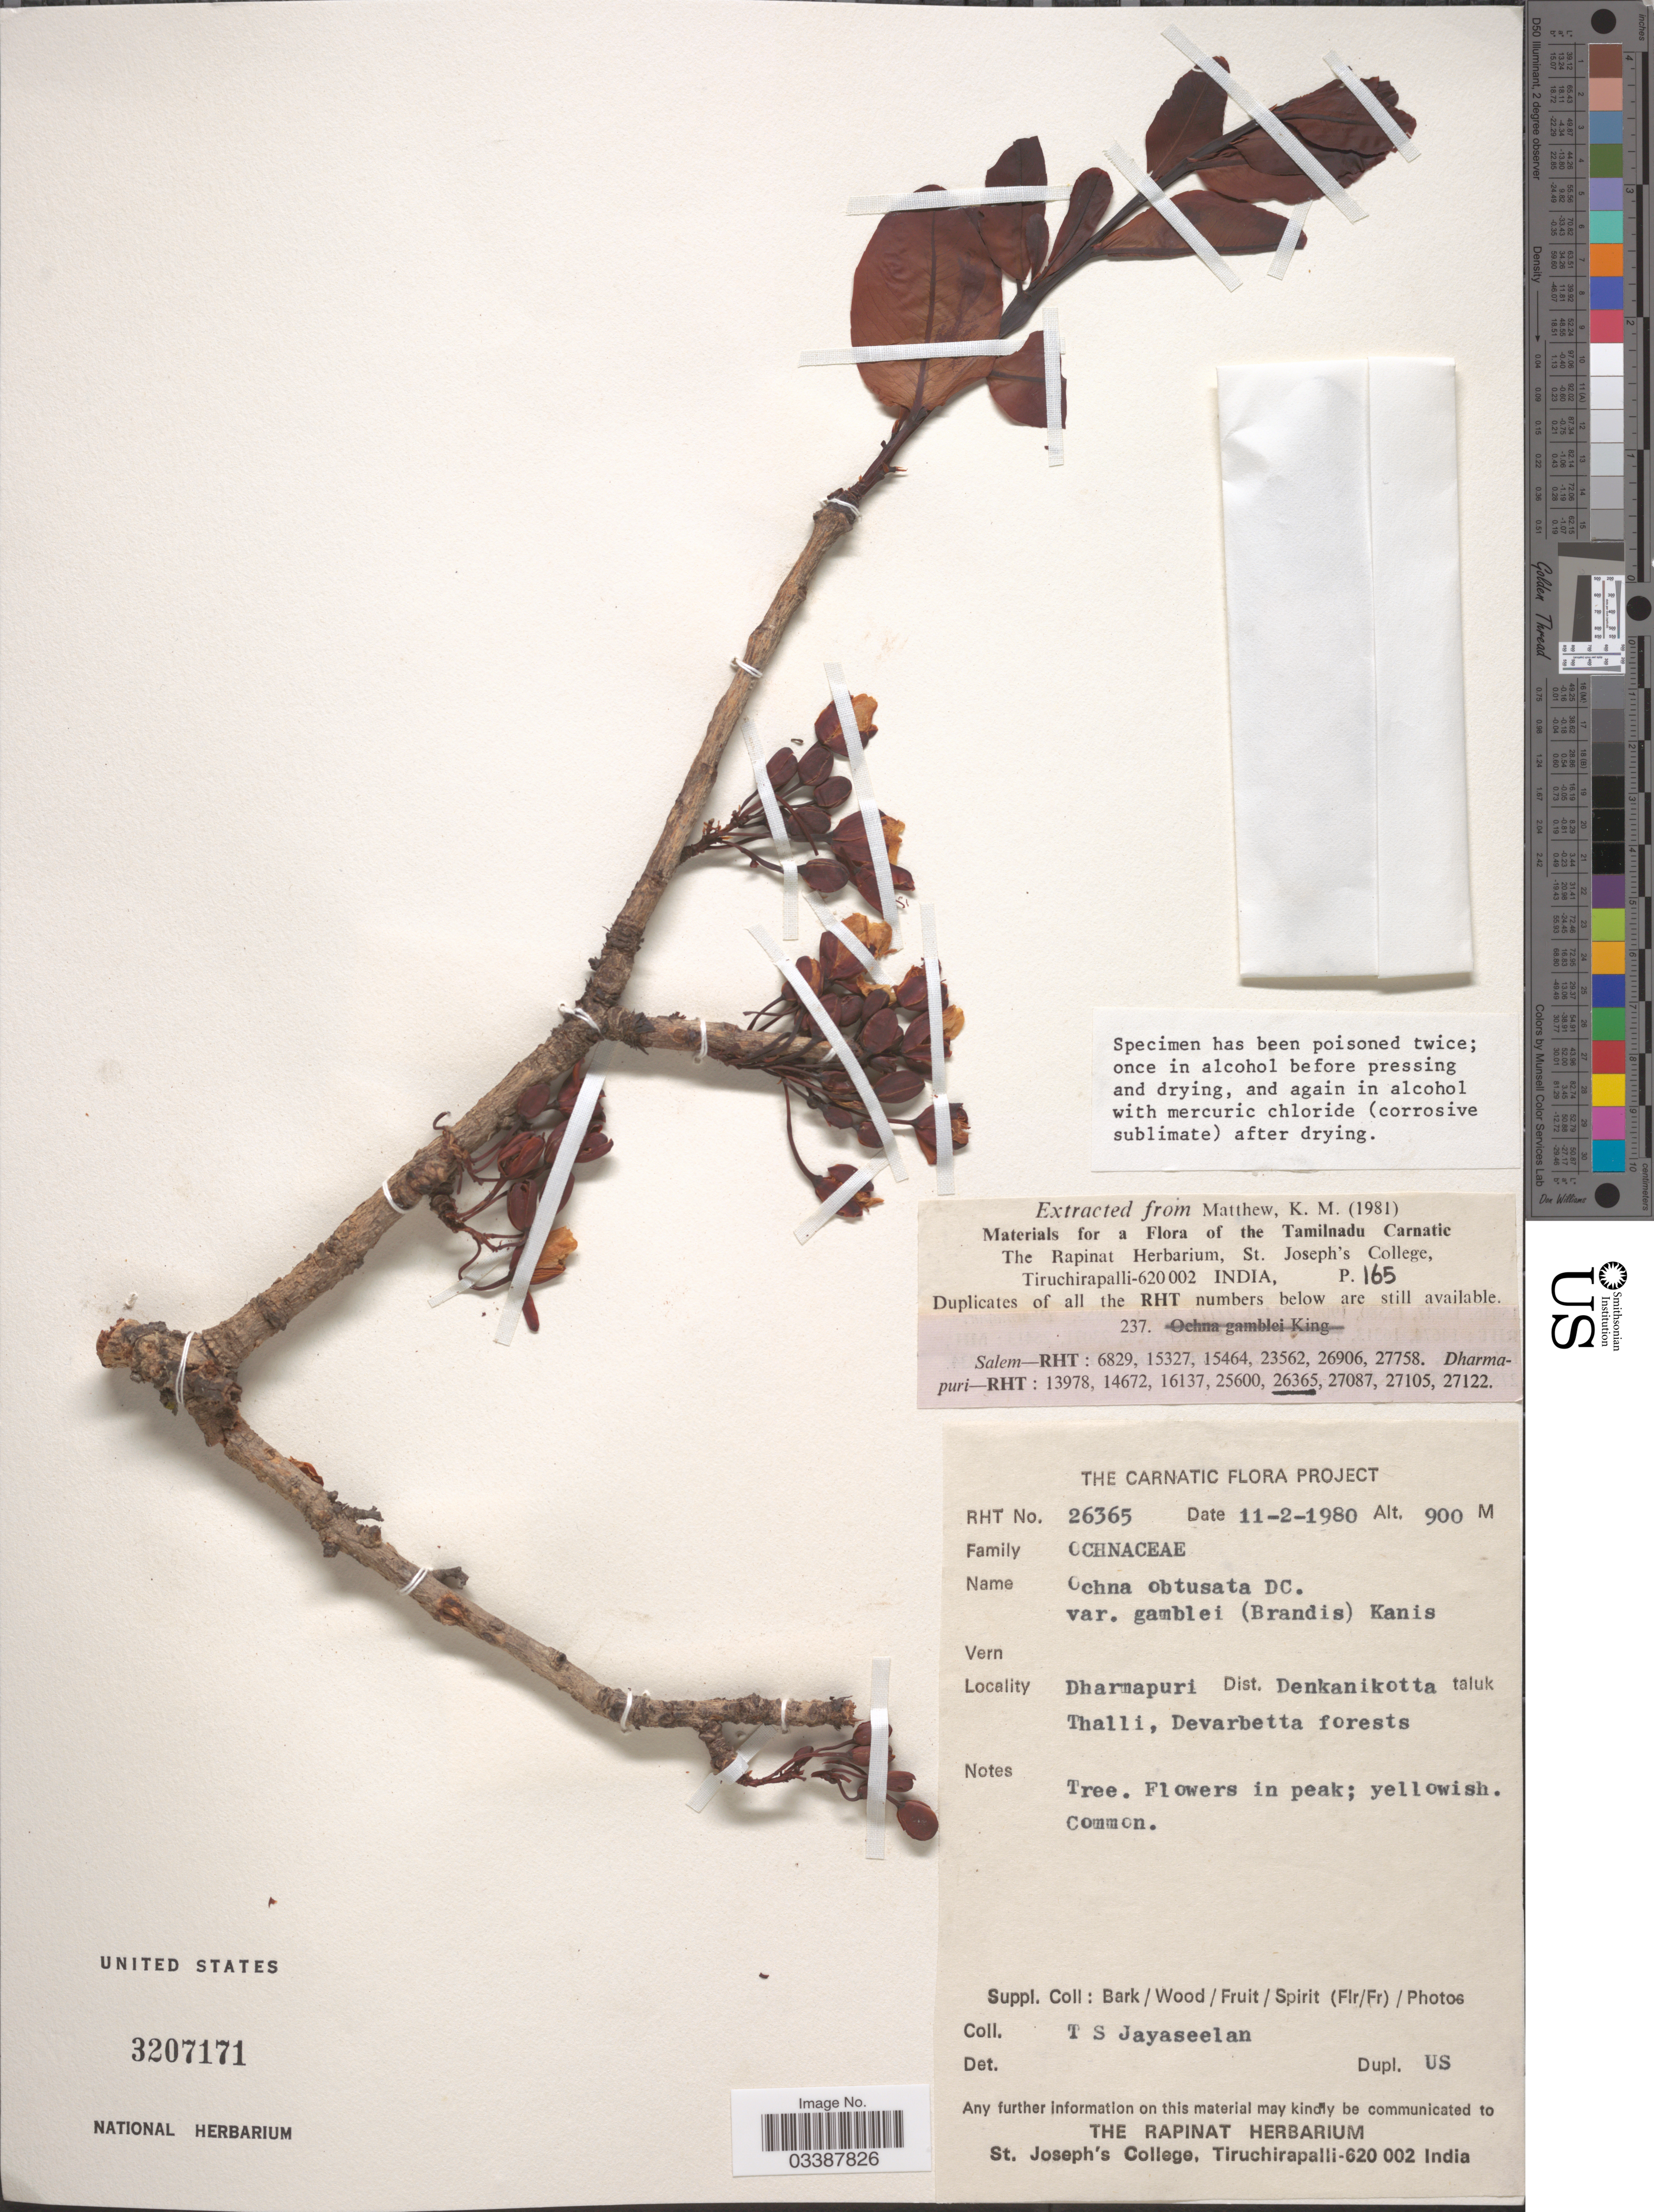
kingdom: Plantae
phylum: Tracheophyta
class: Magnoliopsida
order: Malpighiales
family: Ochnaceae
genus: Ochna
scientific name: Ochna obtusata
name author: DC.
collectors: T. S. Jayaseelan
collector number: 26365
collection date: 1980-02-11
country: India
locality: Dharmapuri. Dist. Denkanikotta. Taluk Thalli, Devarbetta forests.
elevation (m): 900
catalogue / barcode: US 3207171